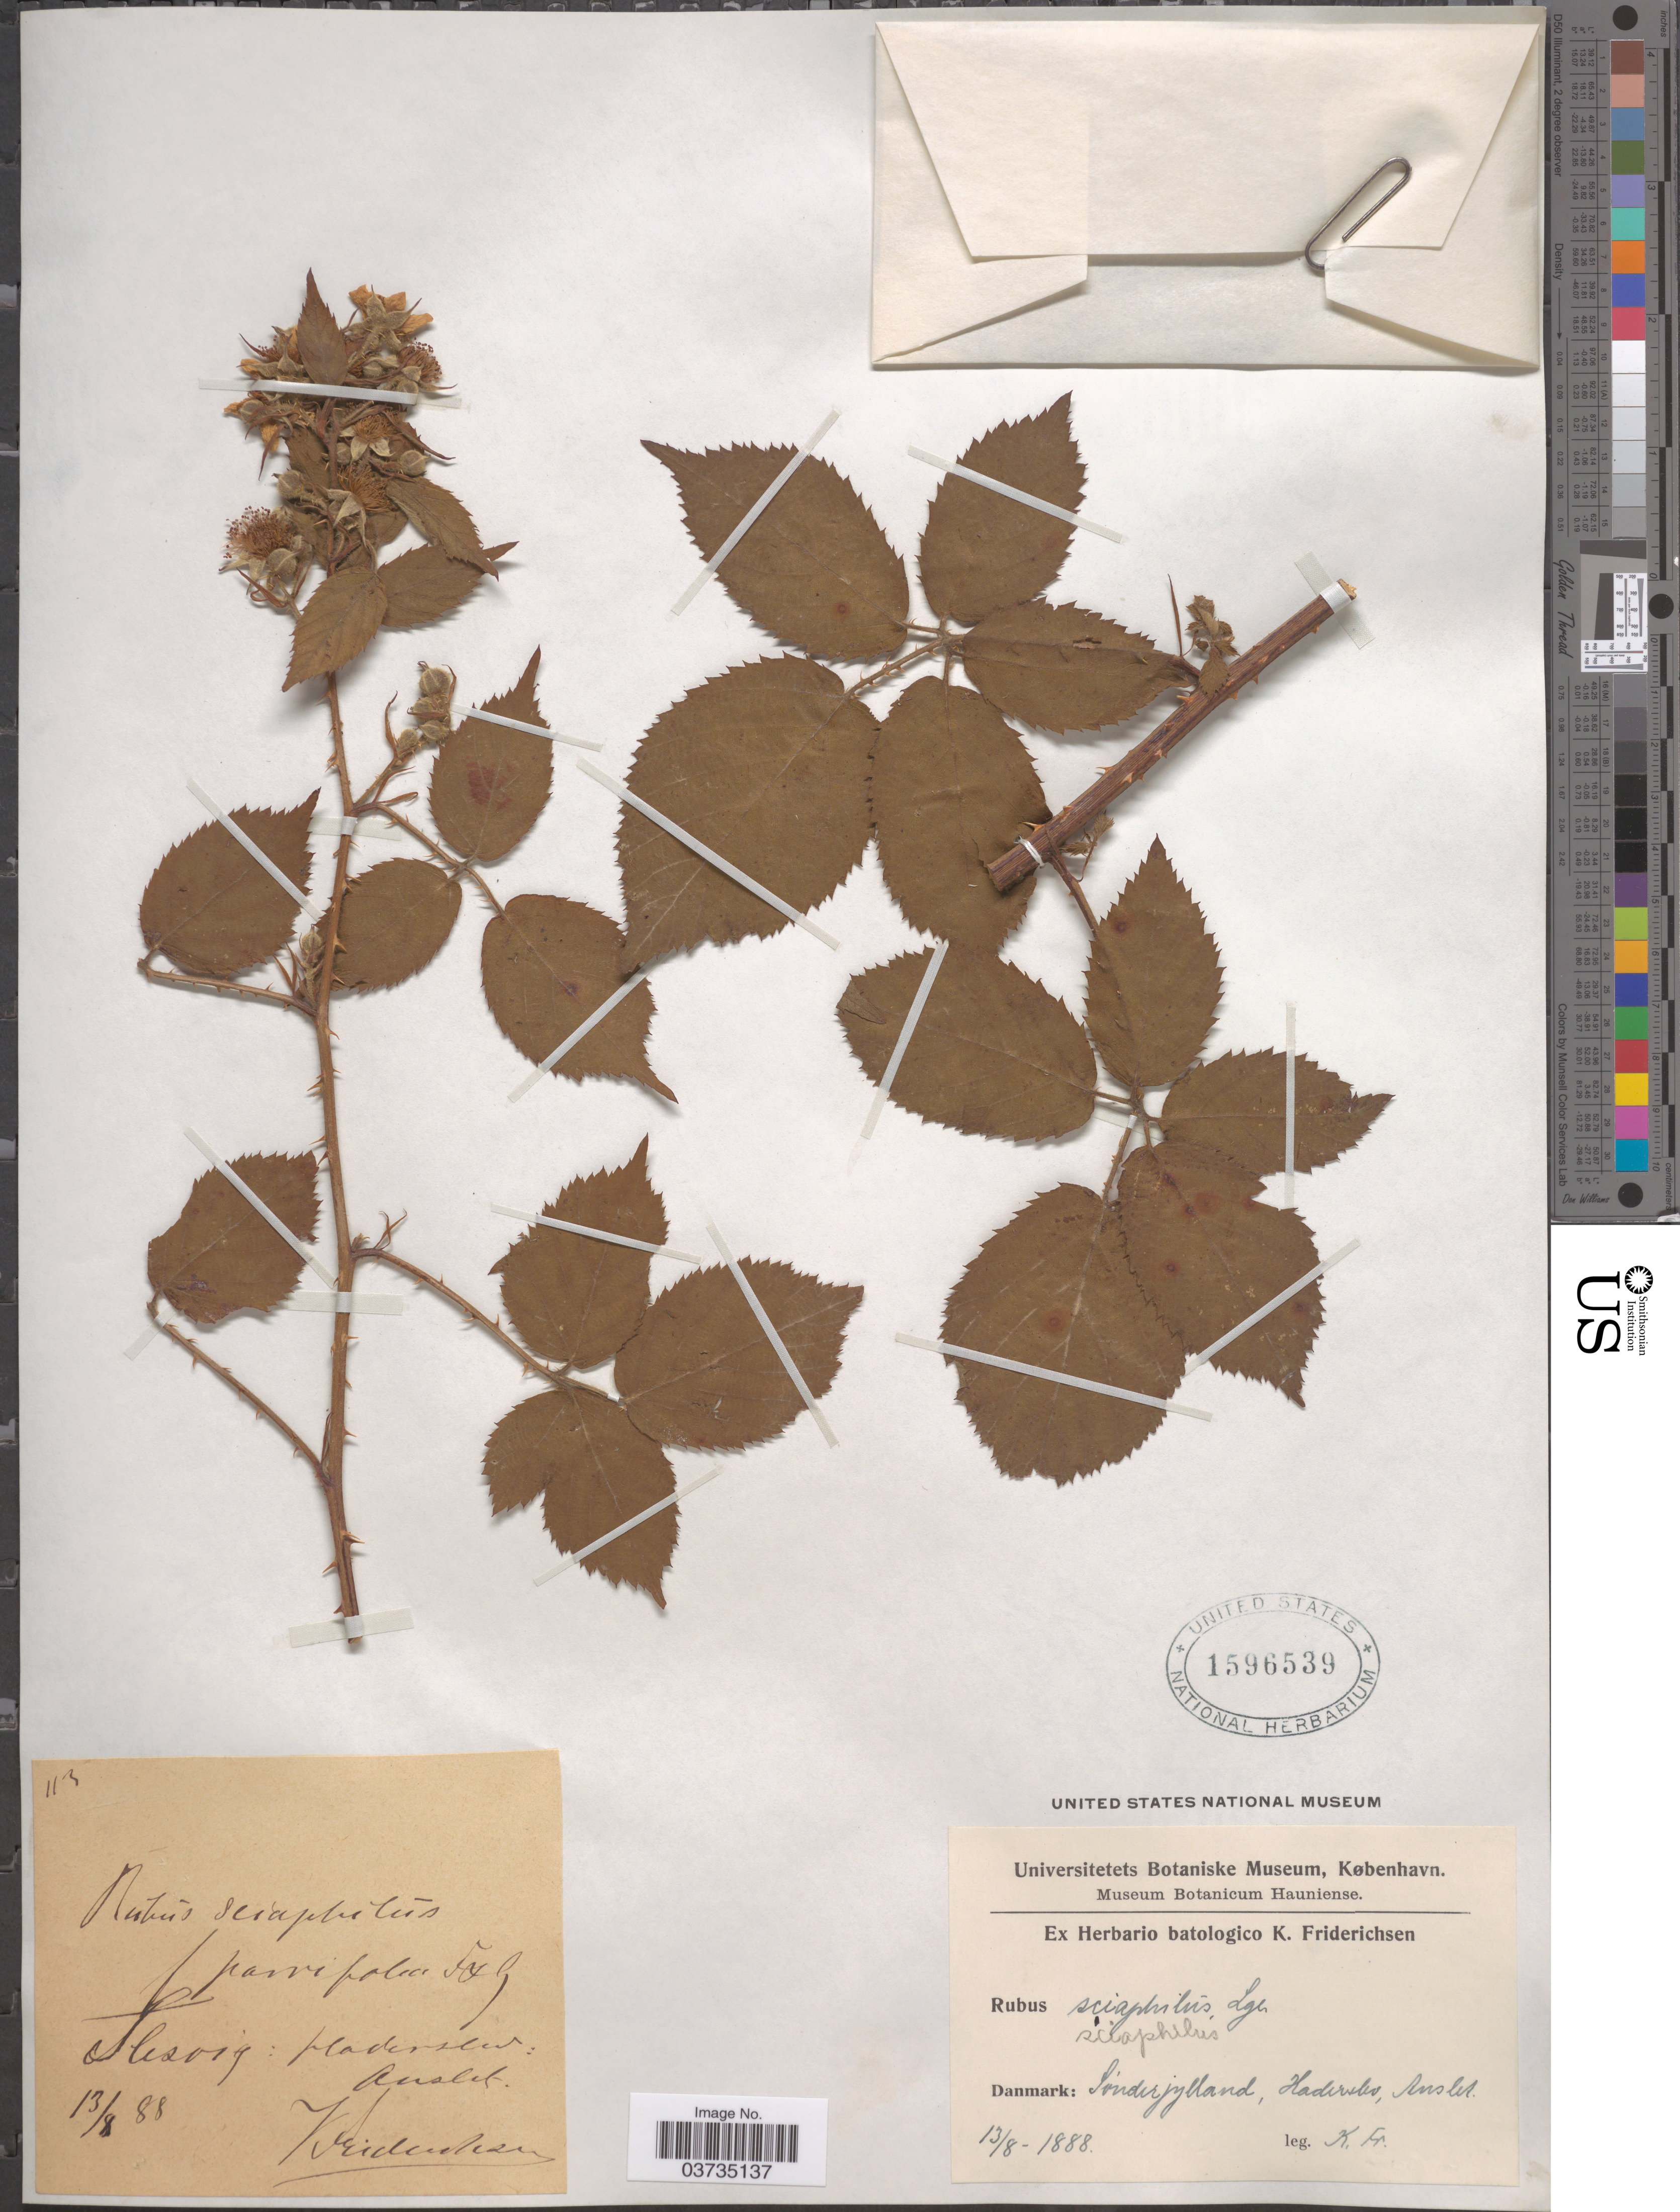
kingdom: Plantae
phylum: Tracheophyta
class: Magnoliopsida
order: Rosales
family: Rosaceae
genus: Rubus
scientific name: Rubus sciaphilus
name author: Lefèvre ex P.J. Müll.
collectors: K. Friderichsen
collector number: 113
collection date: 1888-08-13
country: Denmark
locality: Sónderjylland, Haderslev, Anslet. Slesvig.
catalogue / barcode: US 1596539